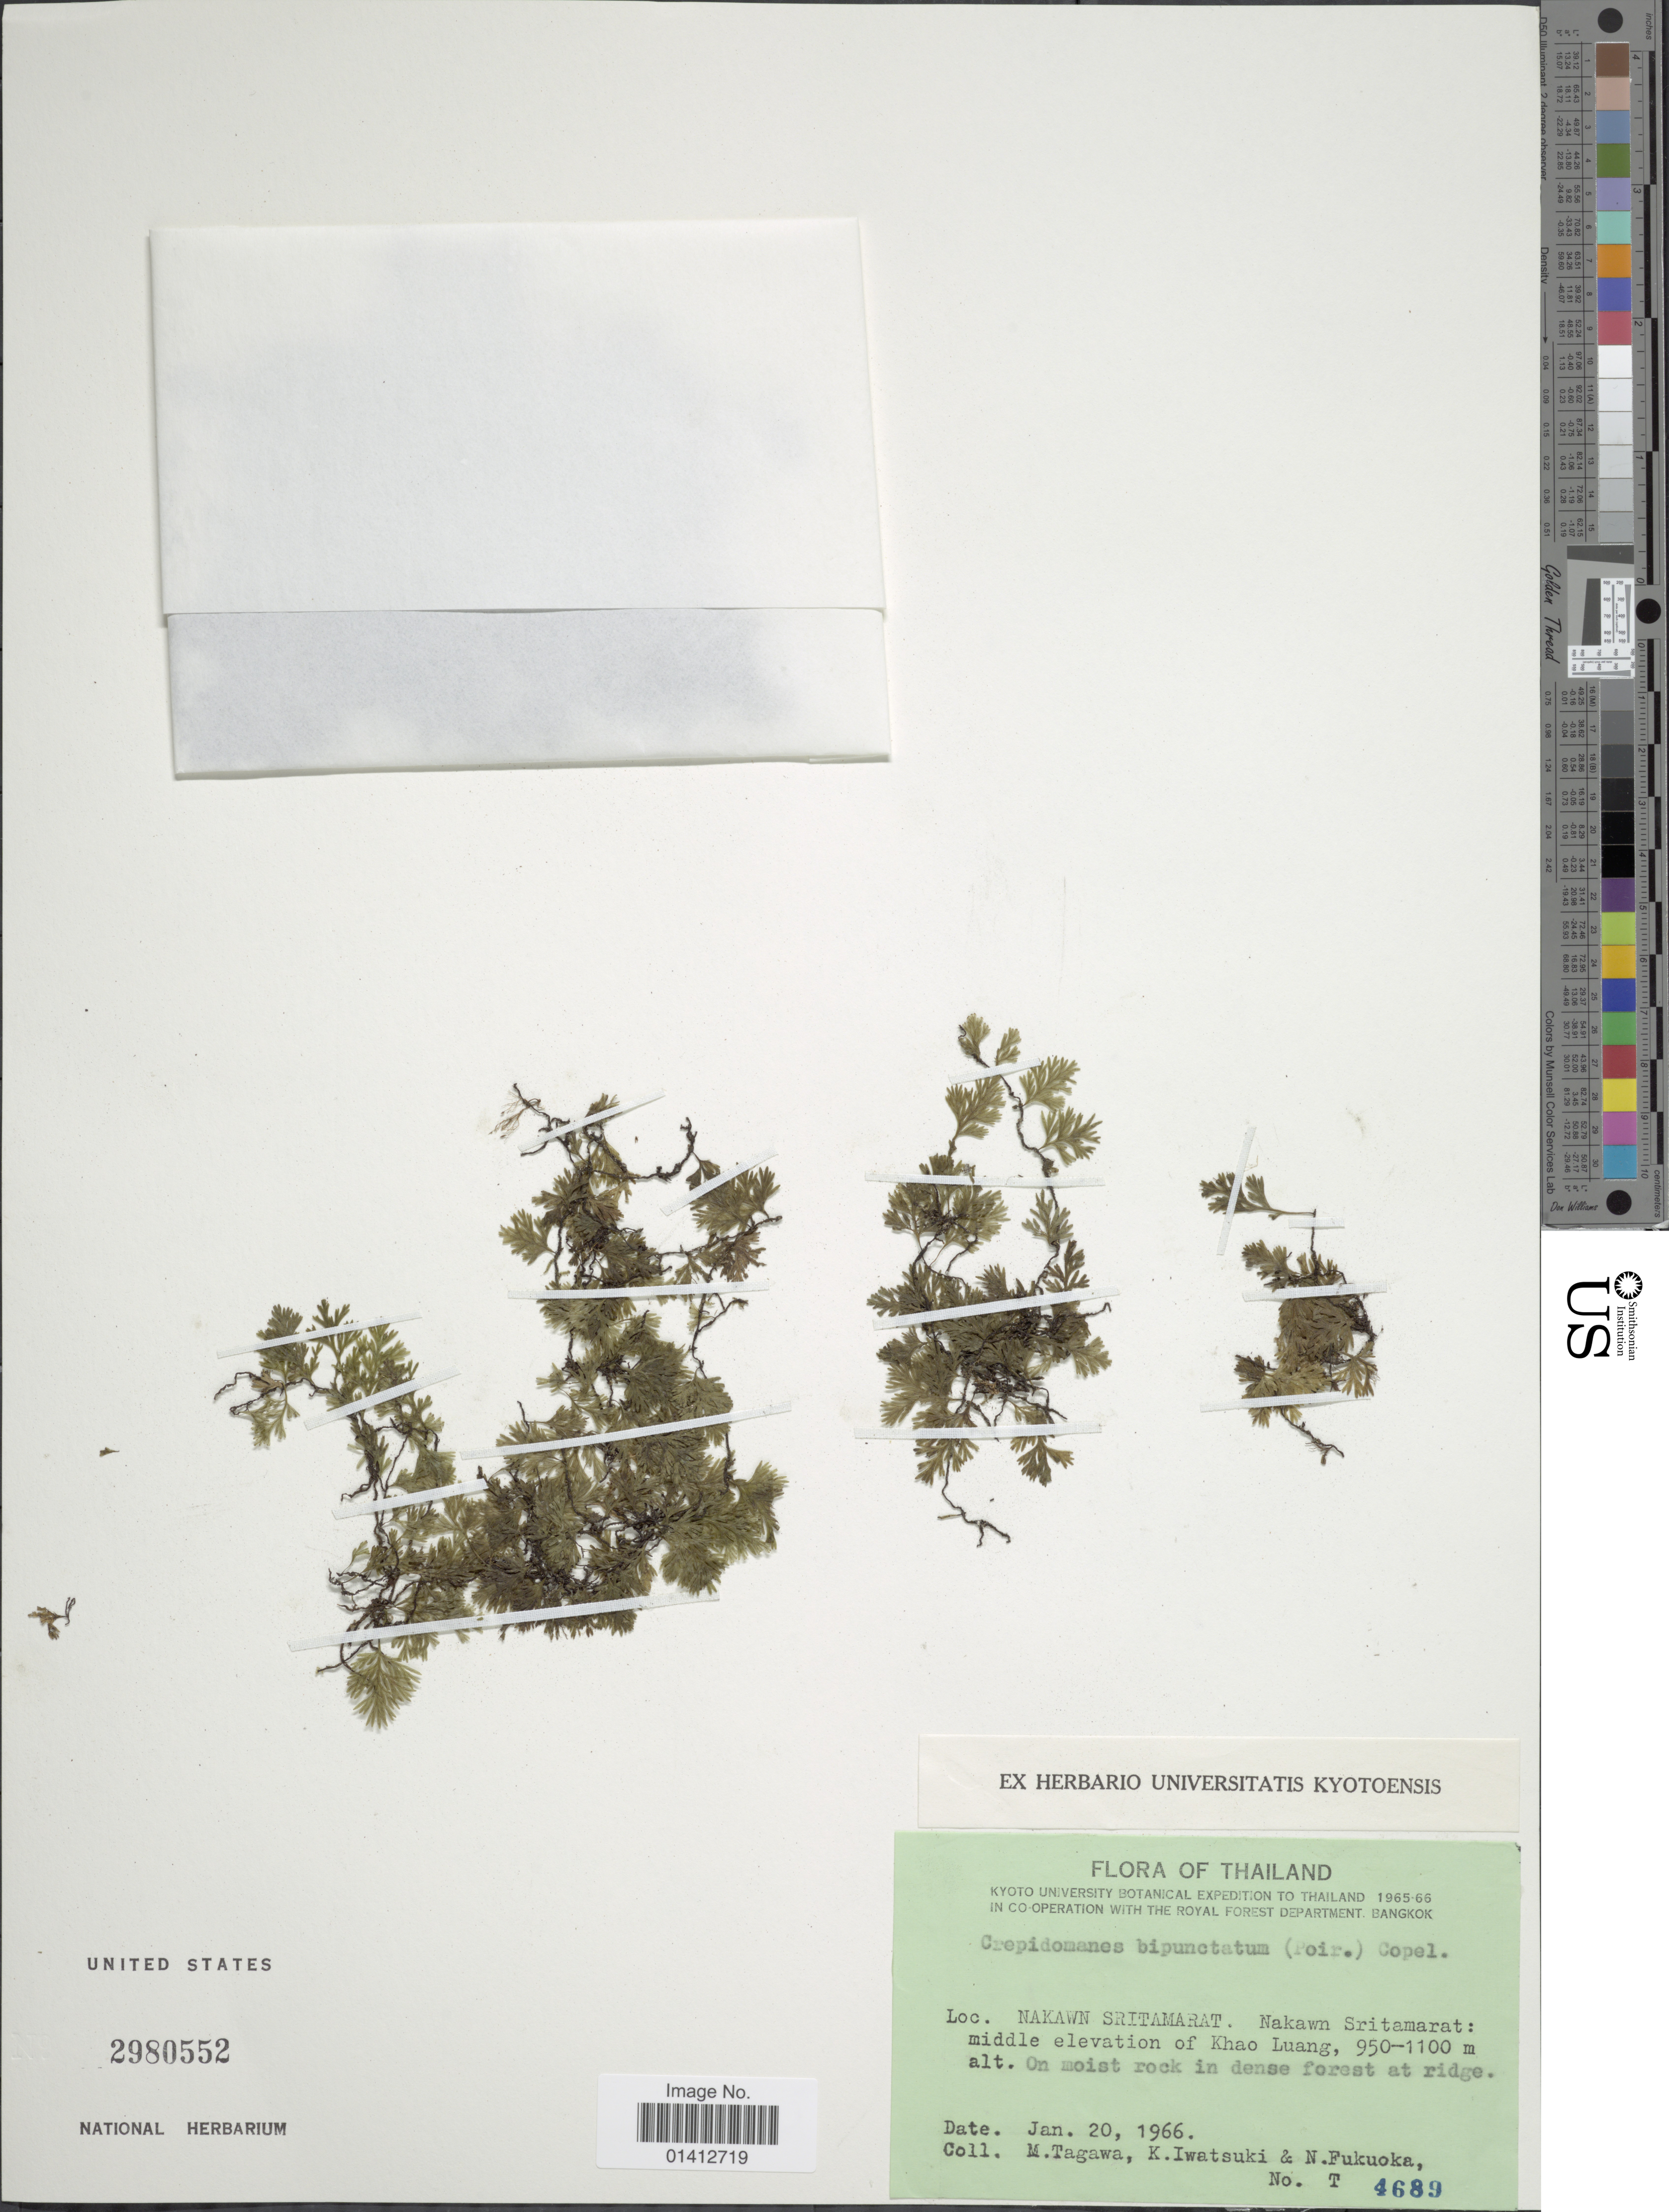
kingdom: Plantae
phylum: Tracheophyta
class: Polypodiopsida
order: Hymenophyllales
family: Hymenophyllaceae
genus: Crepidomanes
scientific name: Crepidomanes bipunctatum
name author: (Poir.) Copel.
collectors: M. Tagawa, K. Iwatsuki & N. Fukuoka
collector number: T 4689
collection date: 1966-01-20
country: Thailand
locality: Nakwan Sritamarat: middle elevation of Khao Luang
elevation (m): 950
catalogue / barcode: US 2980552